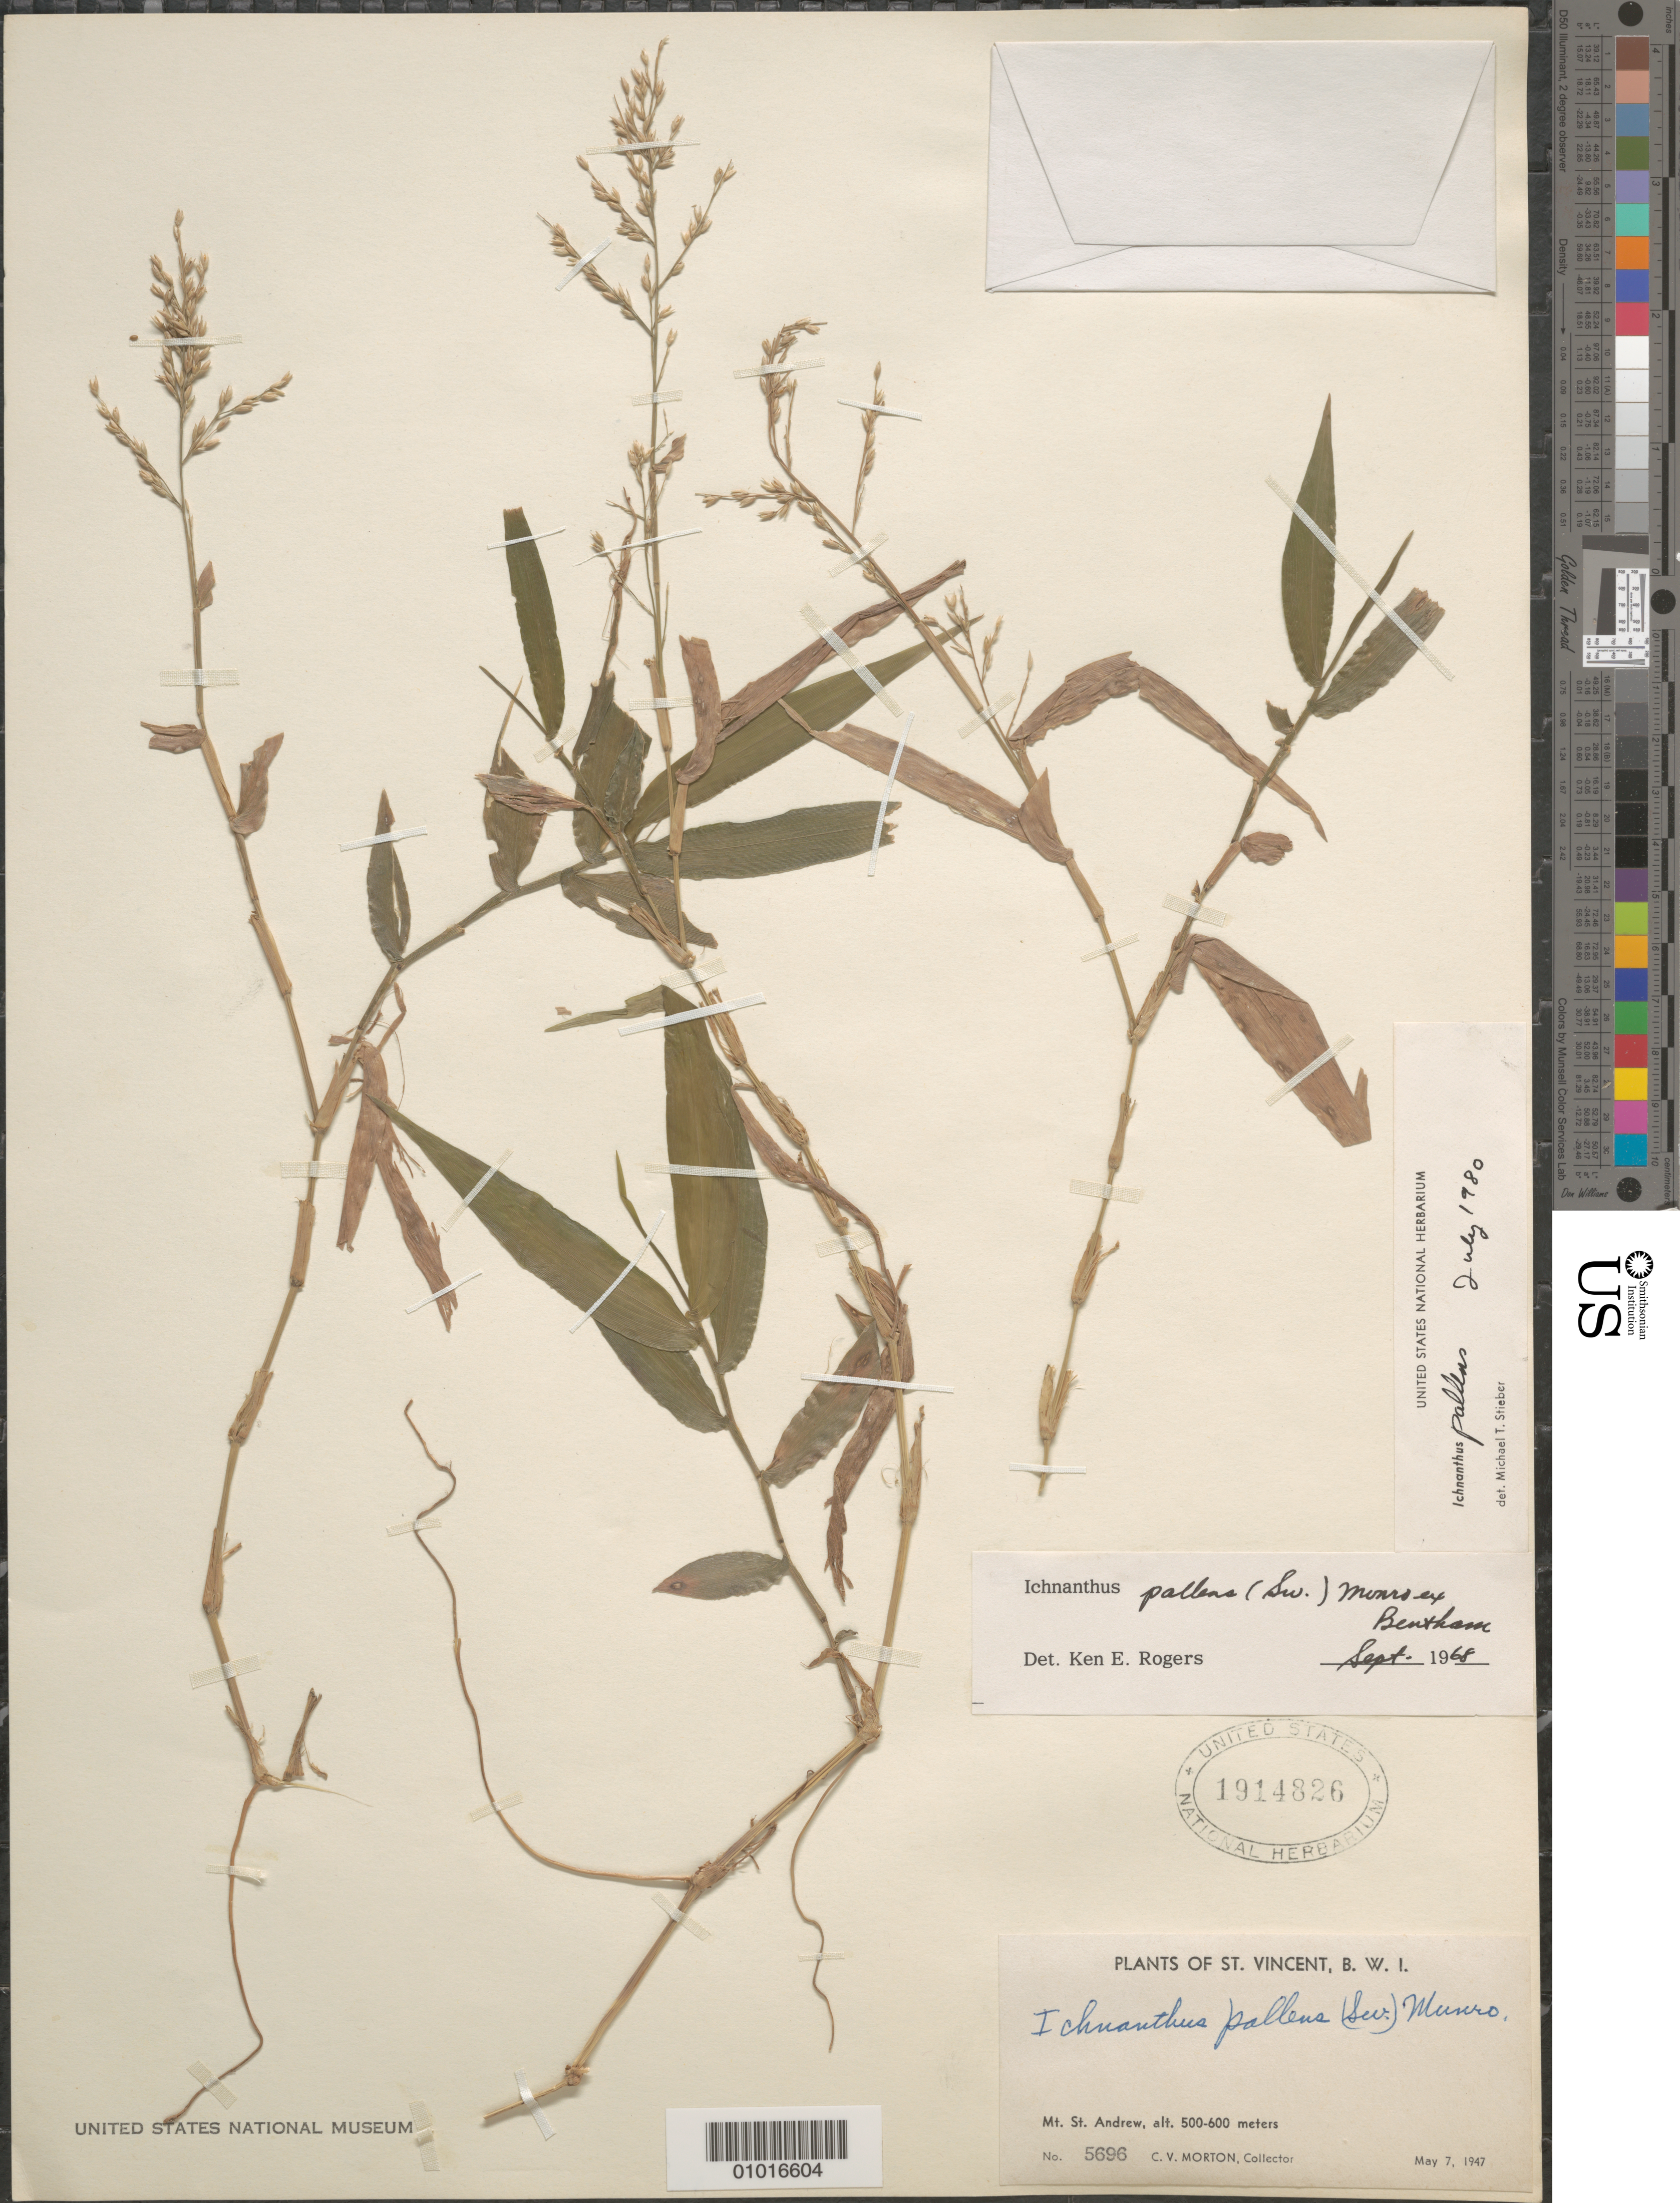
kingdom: Plantae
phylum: Tracheophyta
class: Liliopsida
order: Poales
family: Poaceae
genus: Ichnanthus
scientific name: Ichnanthus pallens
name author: (Sw.) Munro ex Benth.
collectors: C. V. Morton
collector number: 5696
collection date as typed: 07 May 1947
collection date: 1947-05-07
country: St. Vincent - Grenadines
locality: Mt. St. Andrew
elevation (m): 500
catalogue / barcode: US 1914826